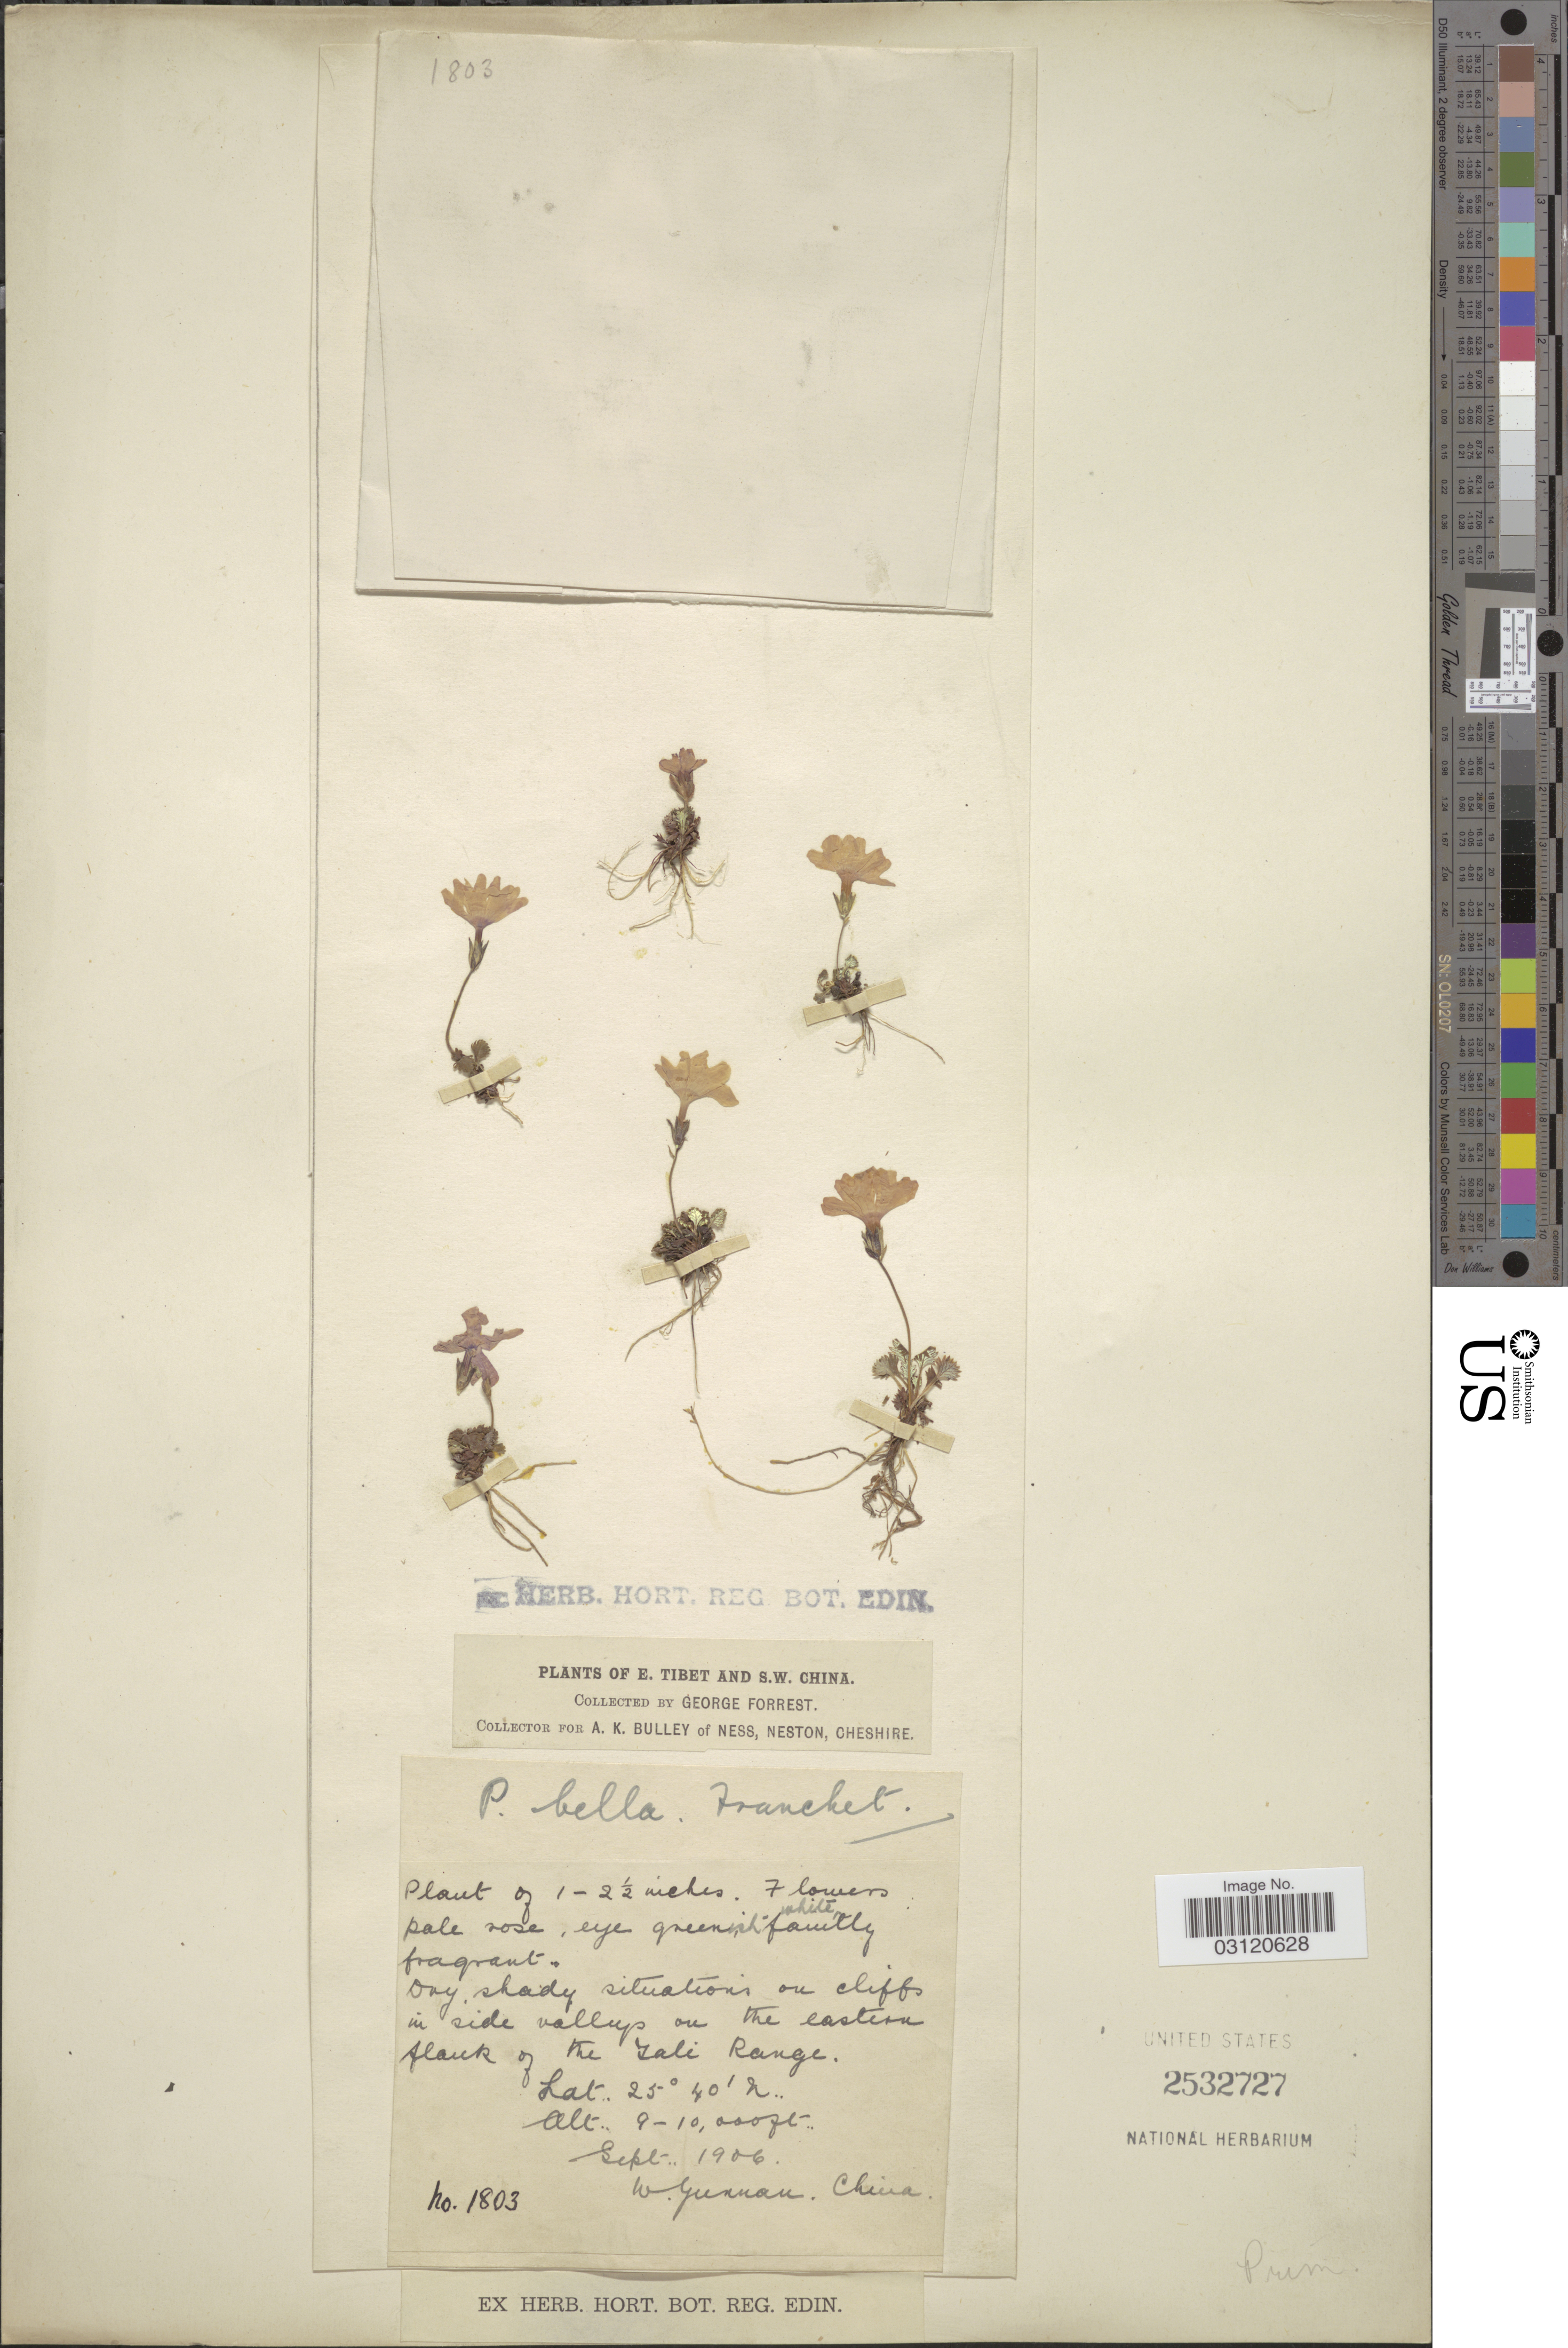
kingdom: Plantae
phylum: Tracheophyta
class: Magnoliopsida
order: Ericales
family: Primulaceae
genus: Primula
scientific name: Primula bella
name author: Franch.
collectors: G. Forrest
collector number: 1803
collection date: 1906-09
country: China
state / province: Yunnan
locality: E. Tibet and S.W. China, on cliffs in side valleys on the eastern flank of the Tali Range, W. Yunnan.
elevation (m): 2743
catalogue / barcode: US 2532727